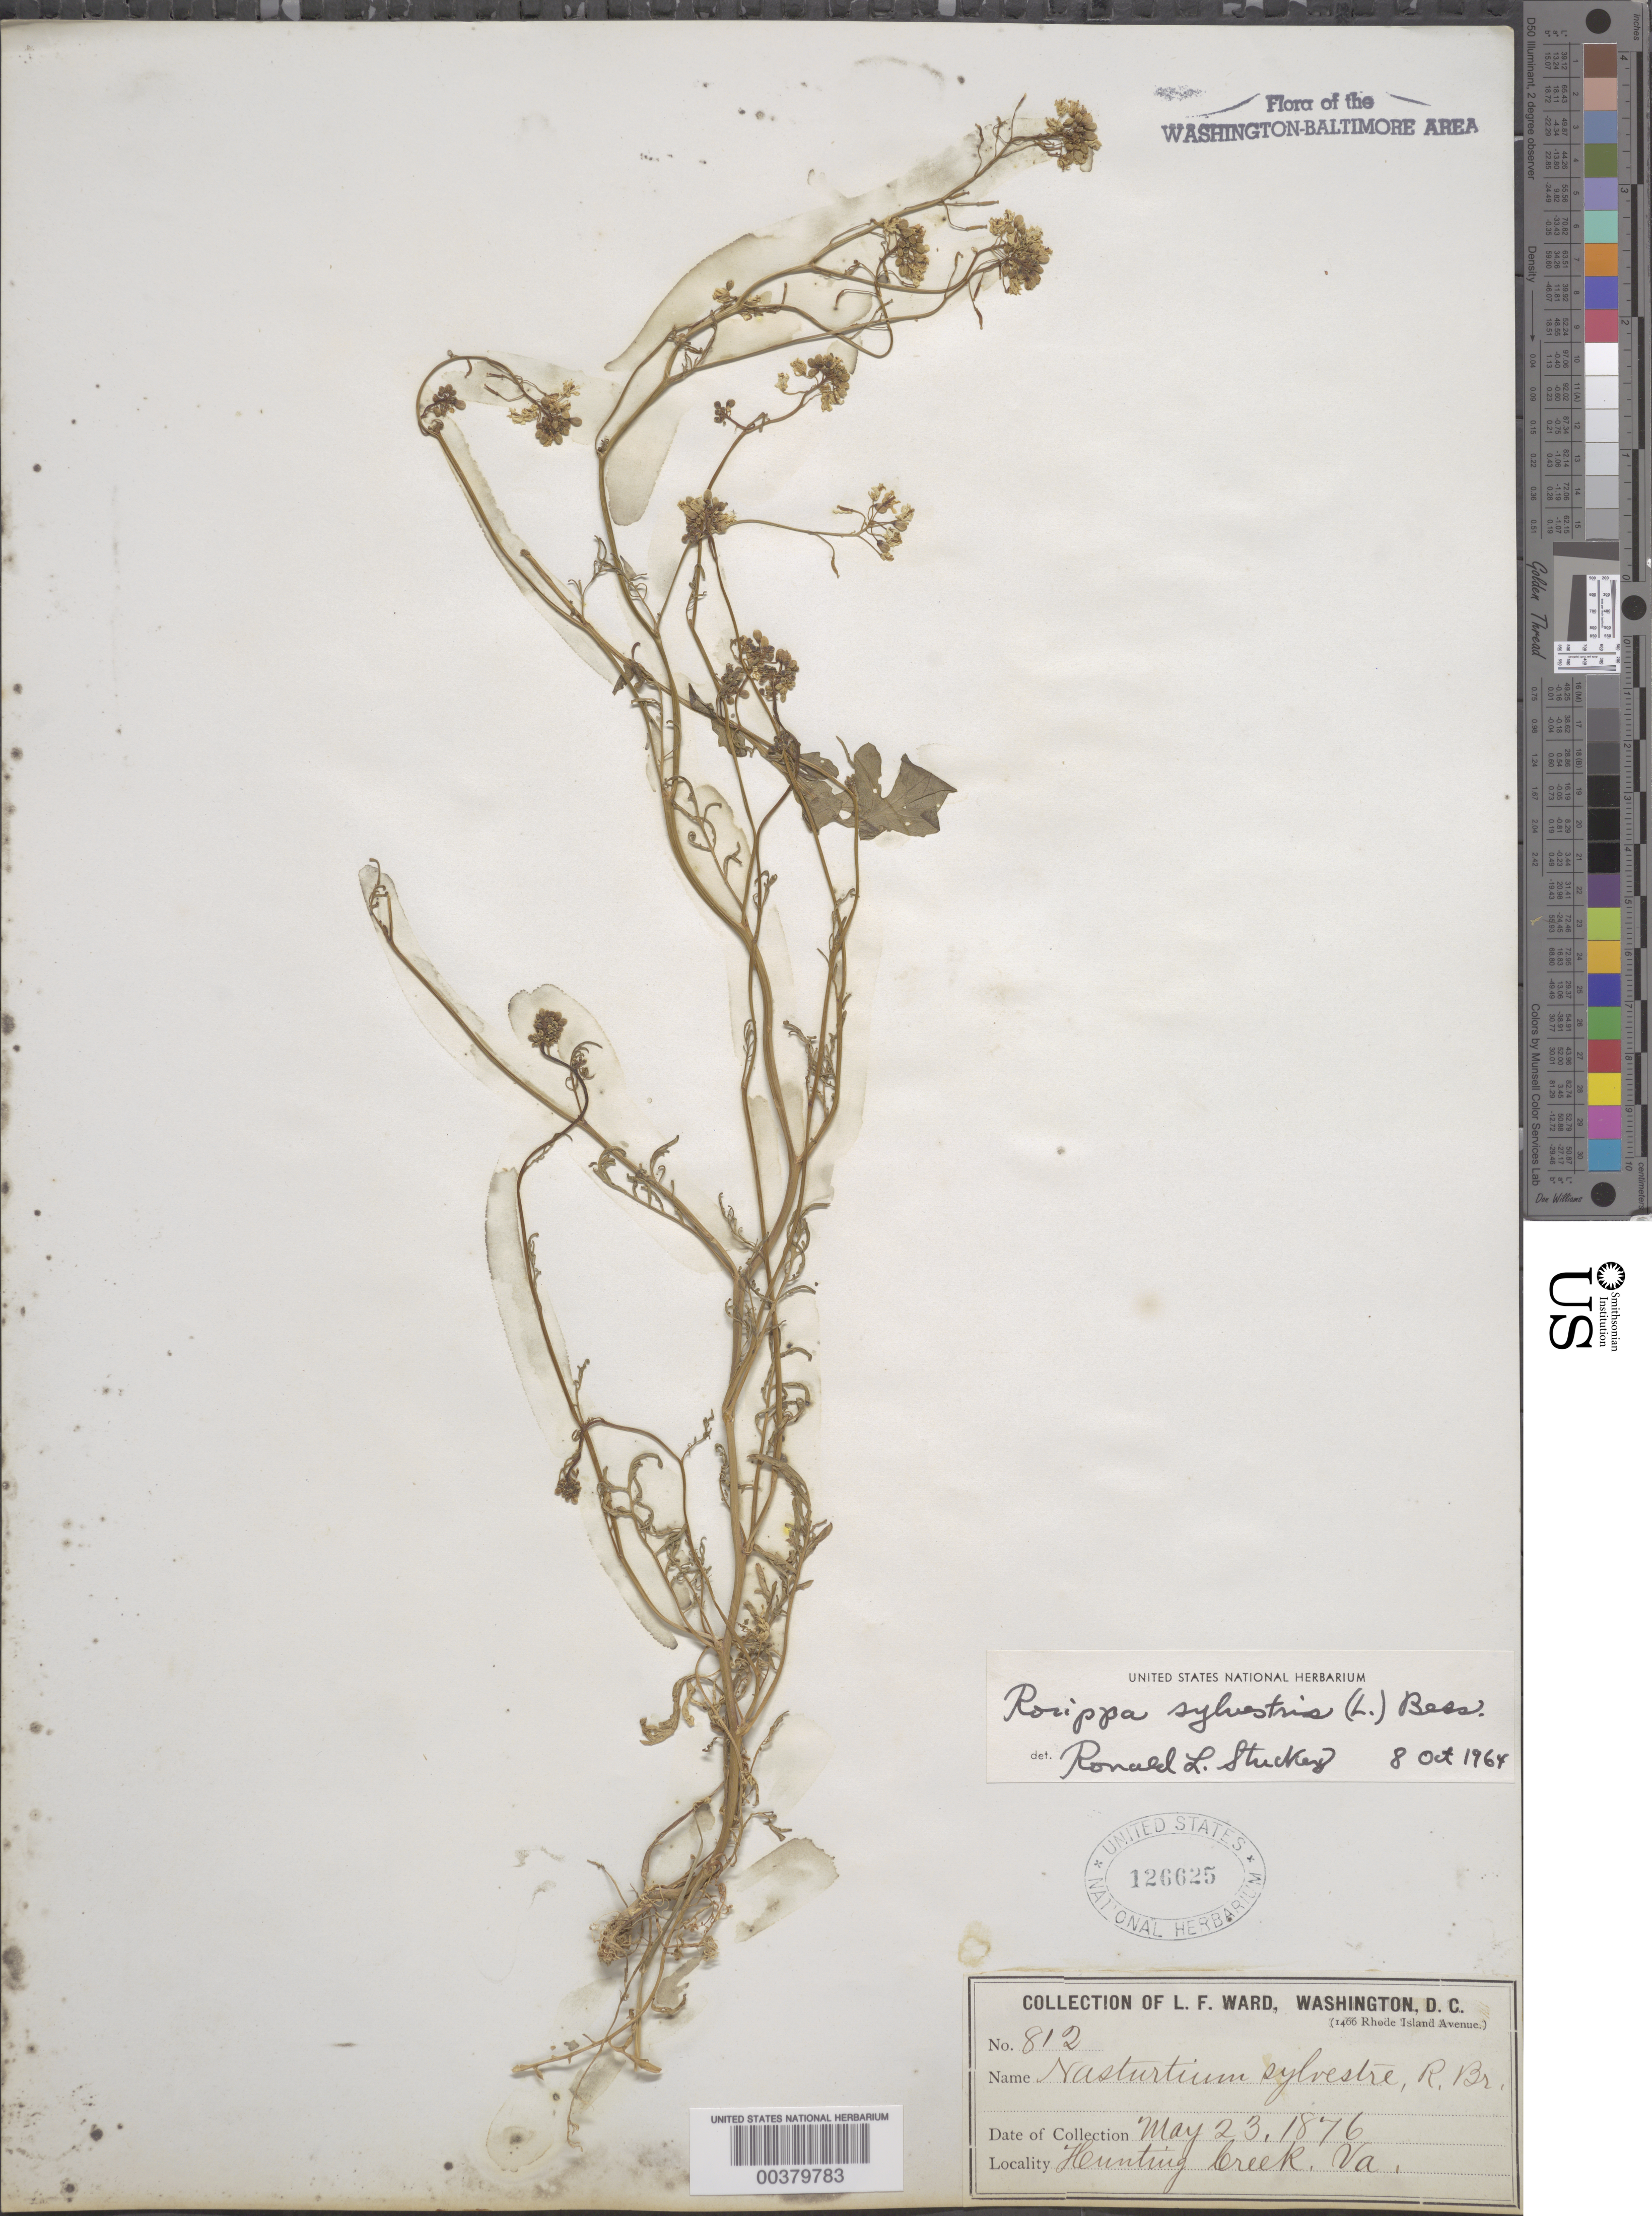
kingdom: Plantae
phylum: Tracheophyta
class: Magnoliopsida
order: Brassicales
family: Brassicaceae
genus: Rorippa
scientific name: Rorippa sylvestris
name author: (L.) Besser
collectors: L. F. Ward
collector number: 812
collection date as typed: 23 May 1876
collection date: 1876-05-23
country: United States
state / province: Virginia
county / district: Fairfax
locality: Hunting Creek, Alexandria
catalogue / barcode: US 126625